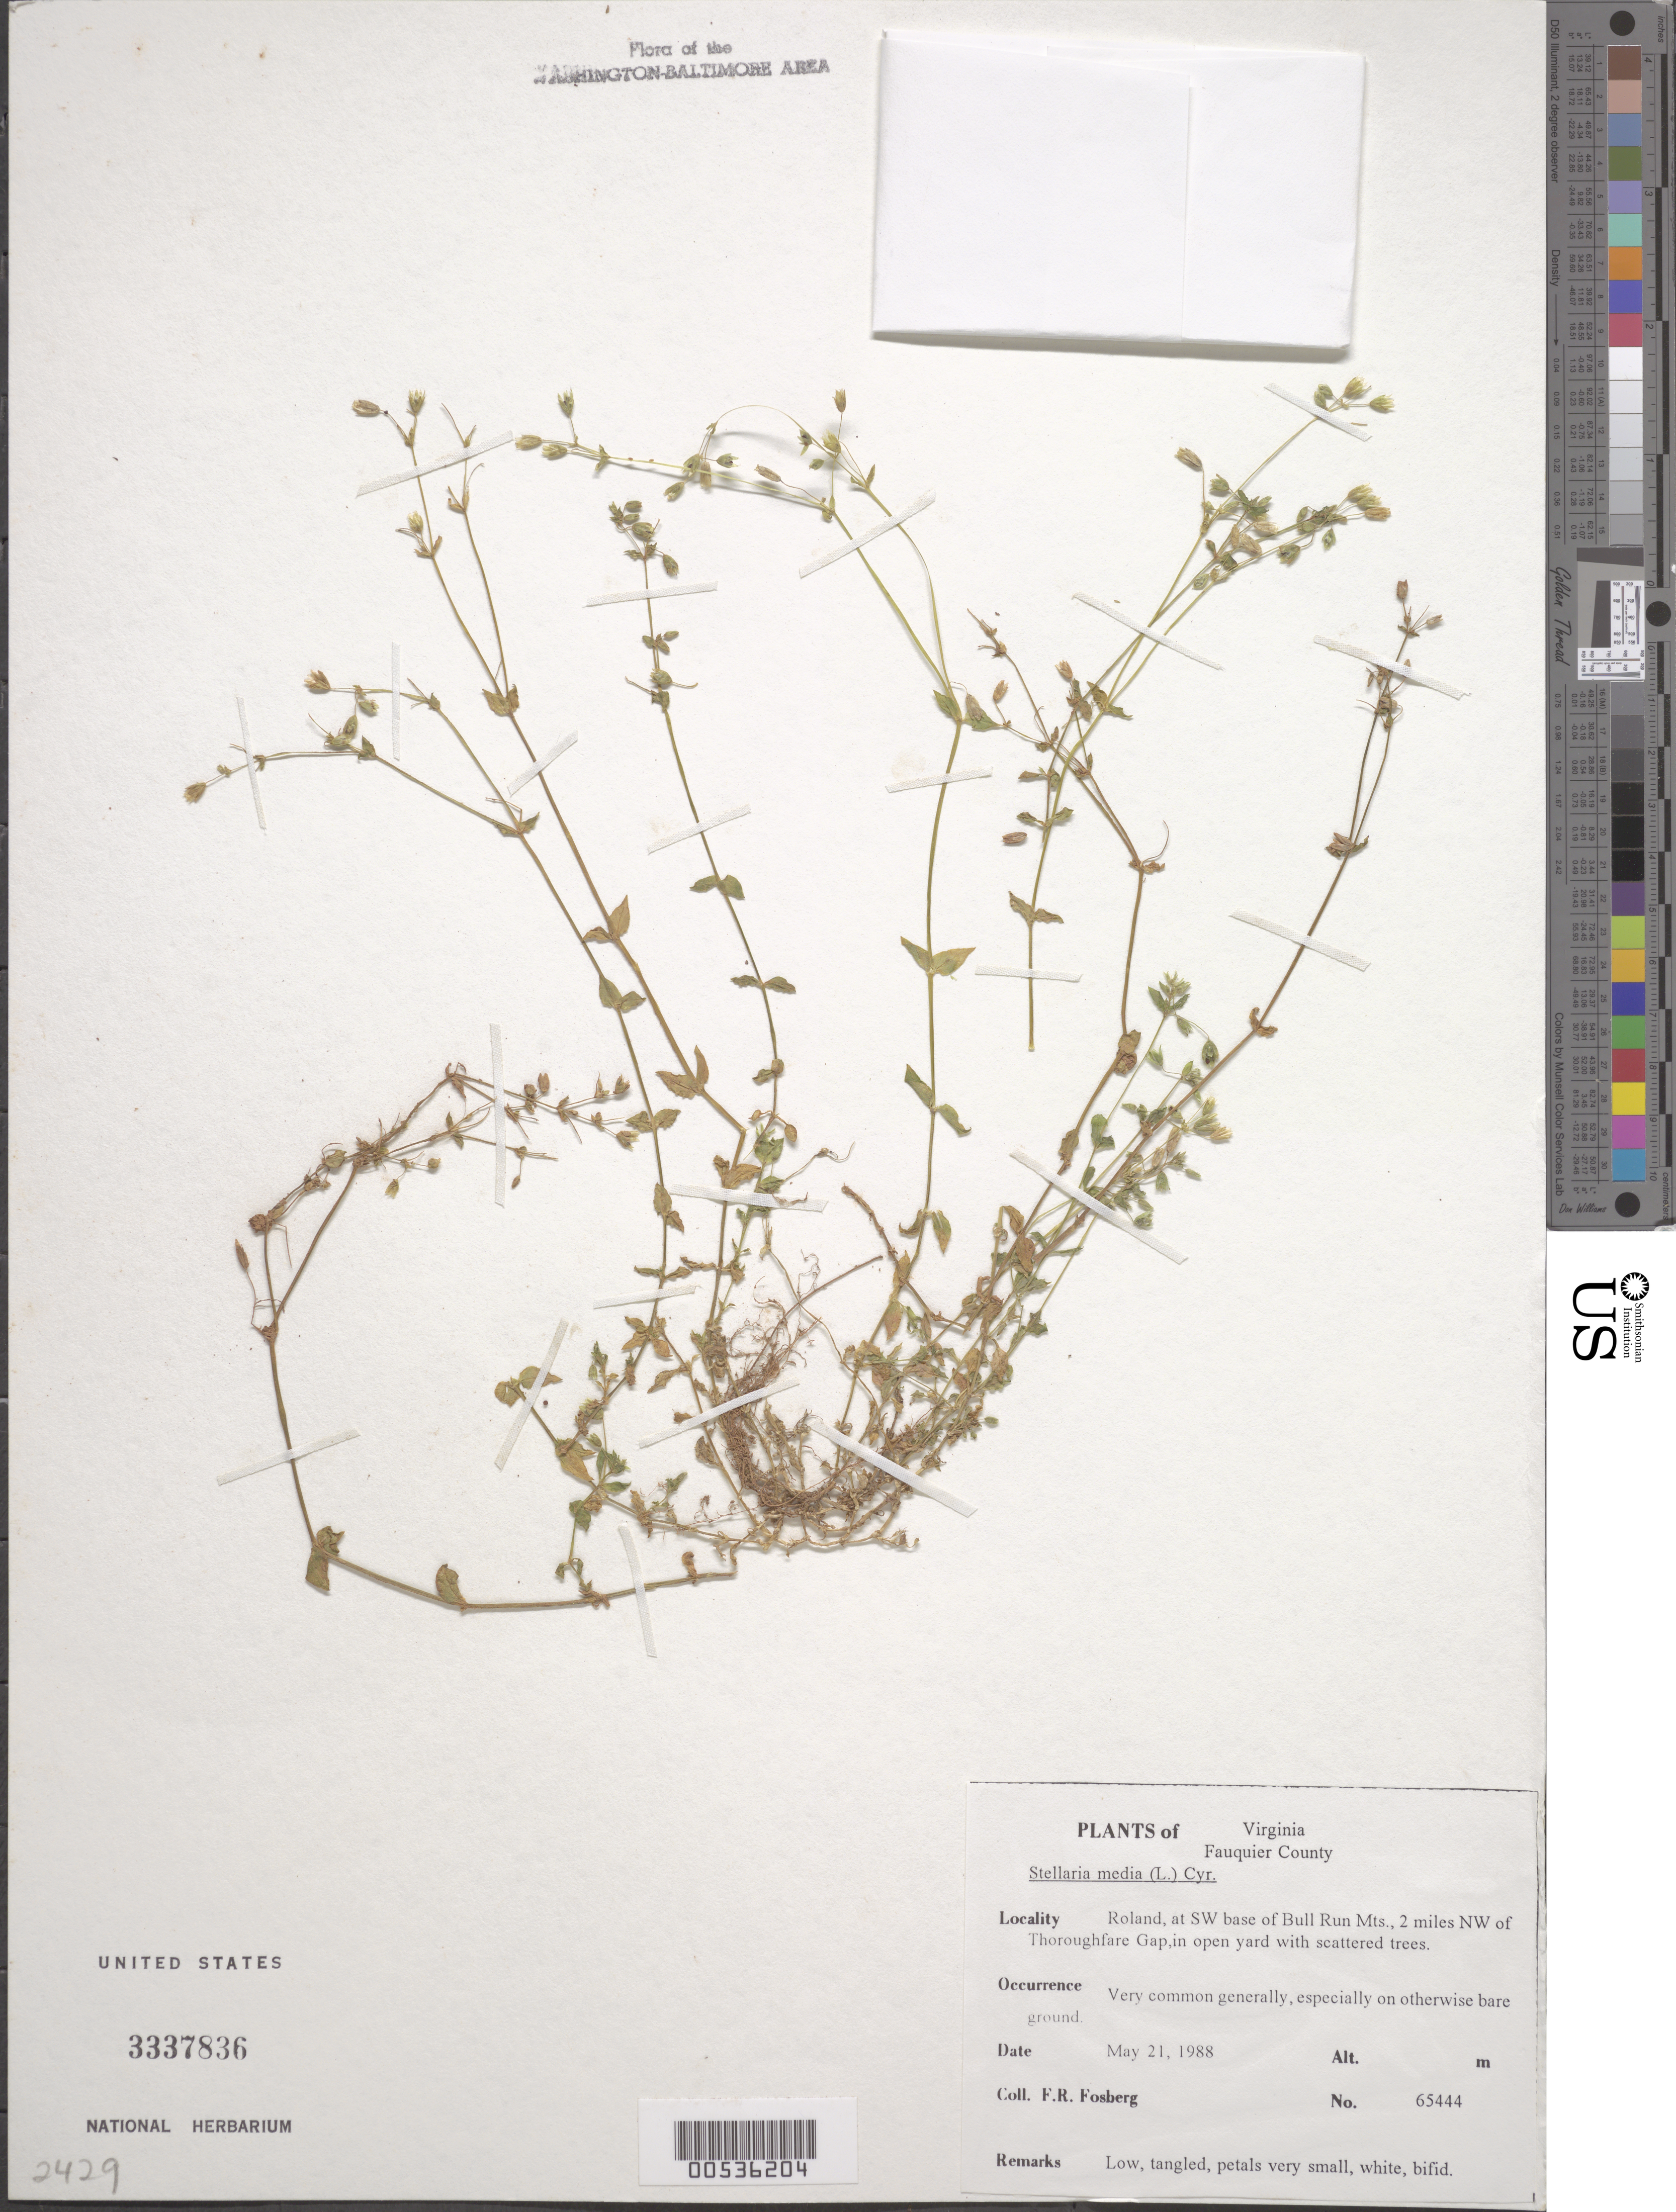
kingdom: Plantae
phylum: Tracheophyta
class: Magnoliopsida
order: Caryophyllales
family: Caryophyllaceae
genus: Stellaria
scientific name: Stellaria media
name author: (L.) Vill.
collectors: F. R. Fosberg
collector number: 65444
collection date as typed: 21 May 1988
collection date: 1988-05-21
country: United States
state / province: Virginia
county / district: Fauquier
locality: Roland, SW base of Bull Run Mts., NW of Thorofare Gap Bull Run Mts.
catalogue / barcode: US 3337836